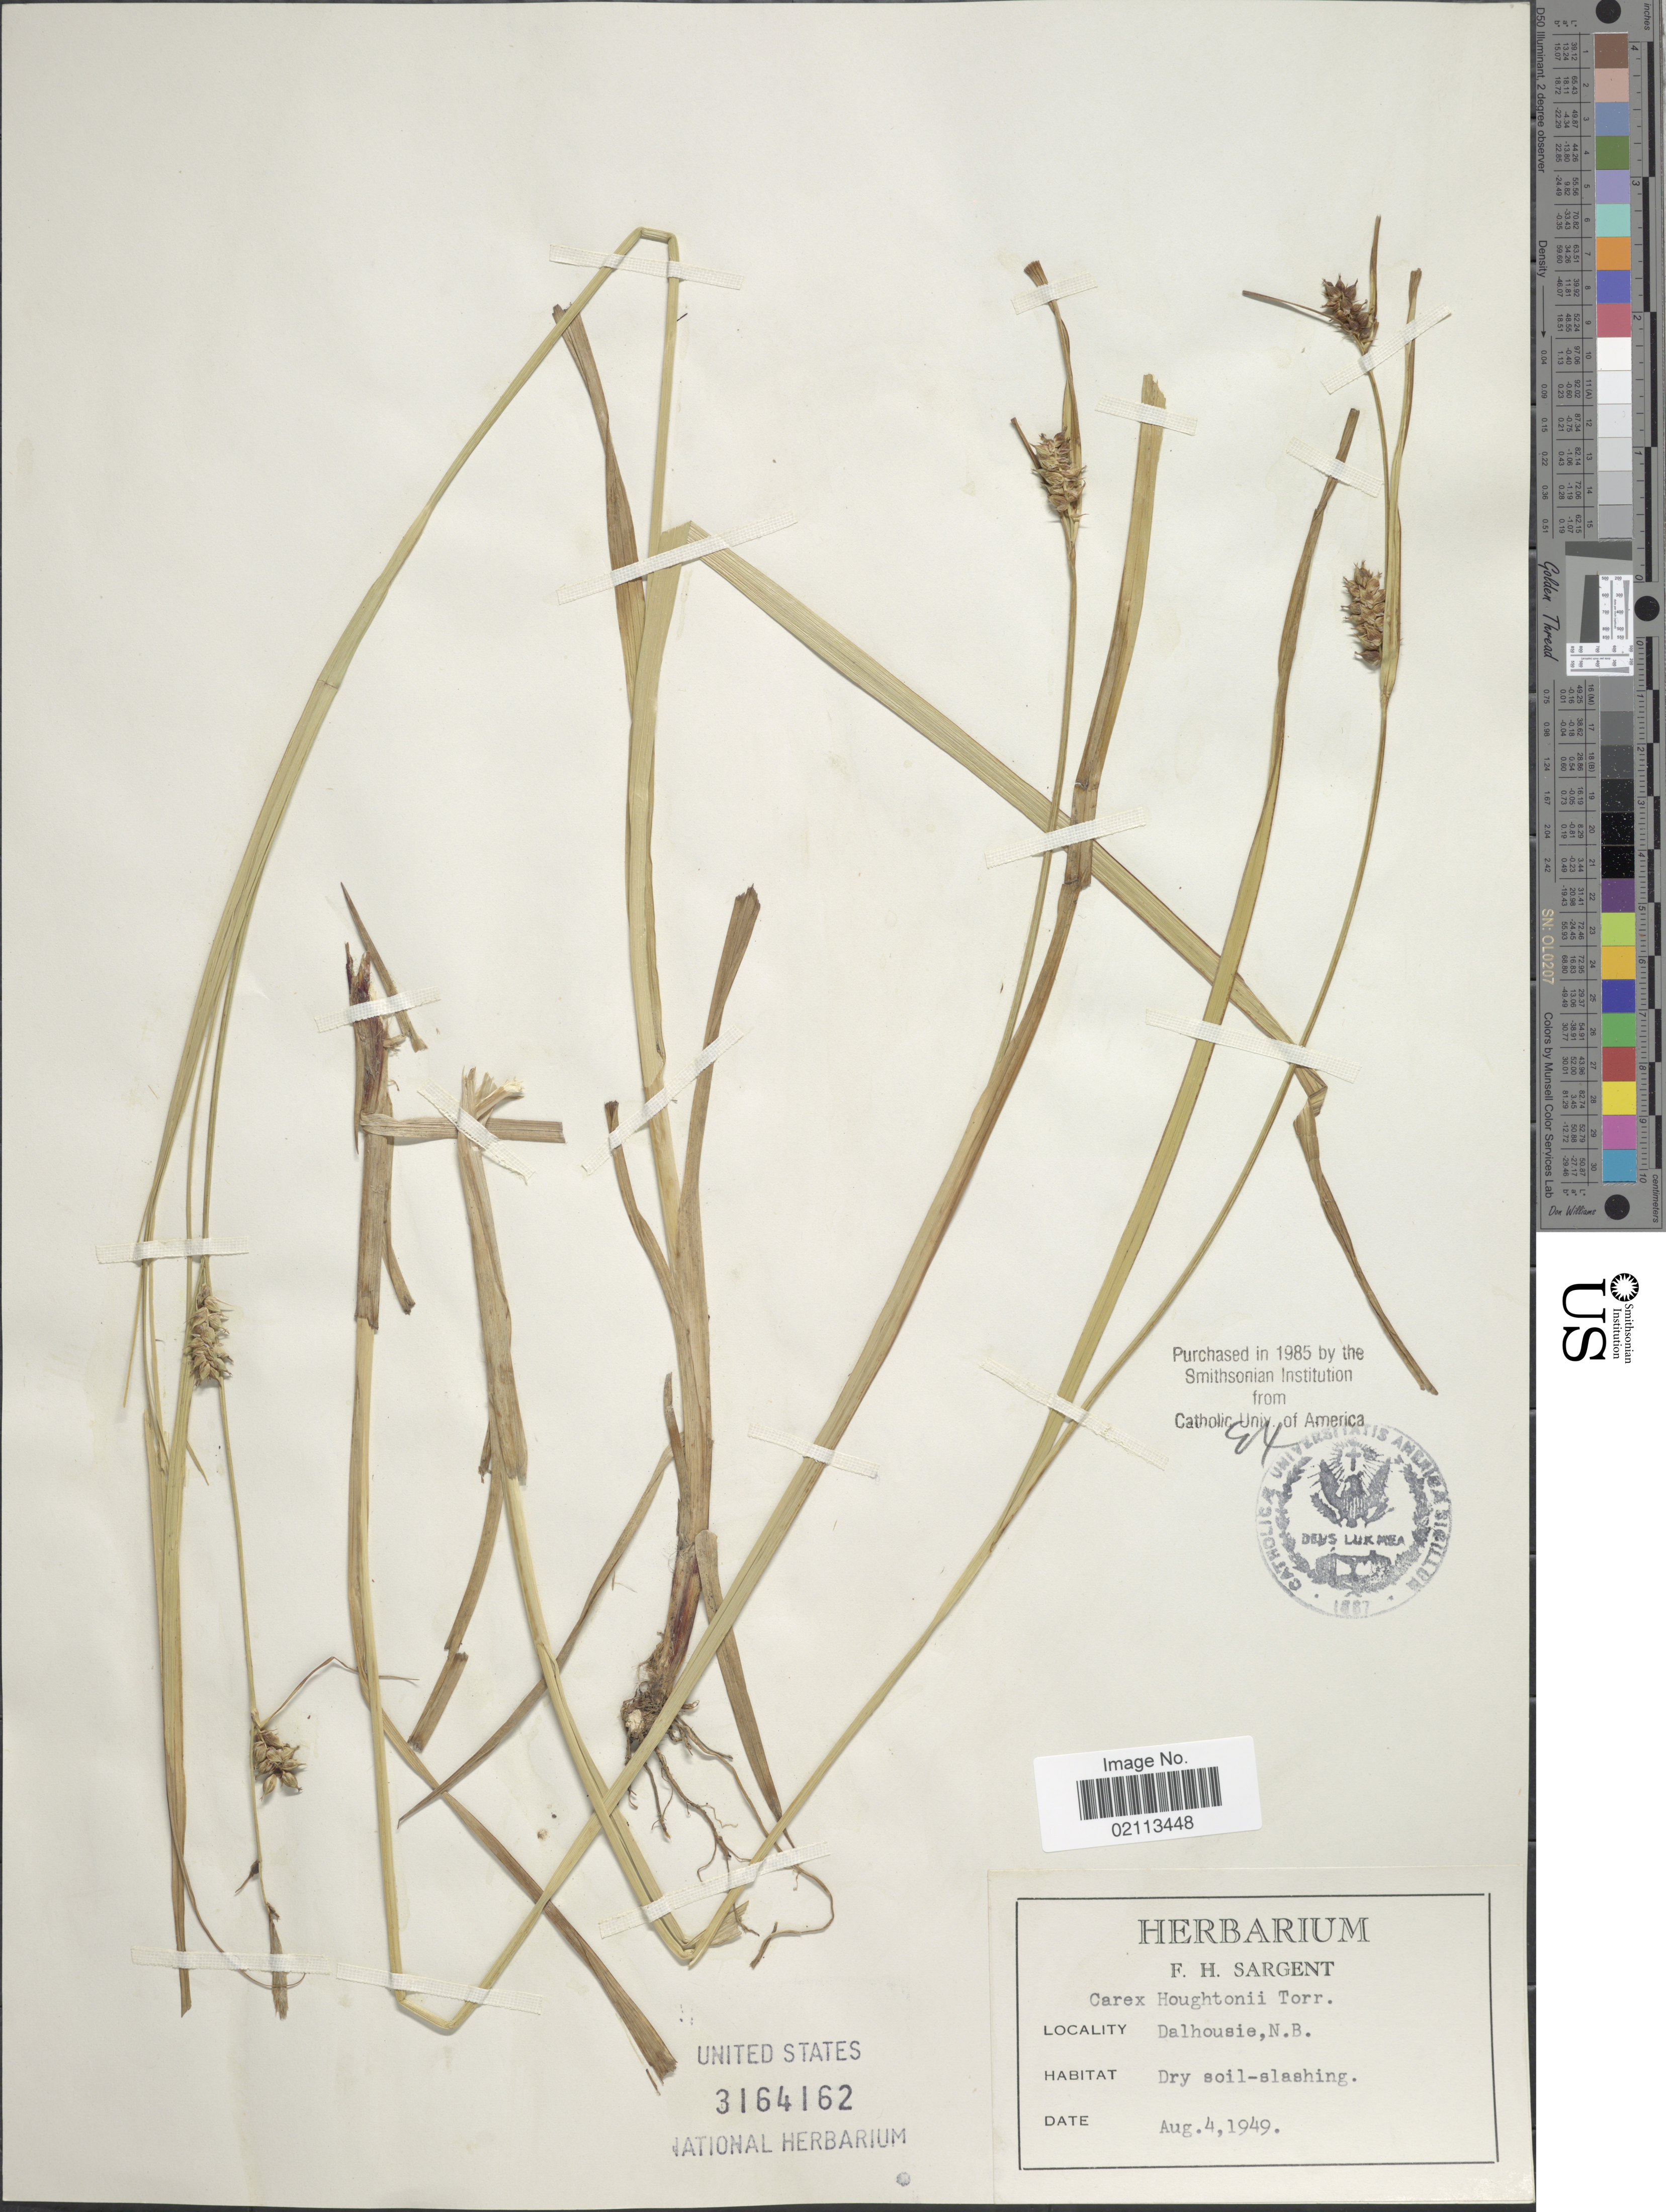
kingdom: Plantae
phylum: Tracheophyta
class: Liliopsida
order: Poales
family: Cyperaceae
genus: Carex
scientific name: Carex houghtoniana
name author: Torr. ex Dewey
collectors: F. H. Sargent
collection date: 1949-08-04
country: Canada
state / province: New Brunswick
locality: Dalhousie, Dry soil-slashing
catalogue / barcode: US 3164162